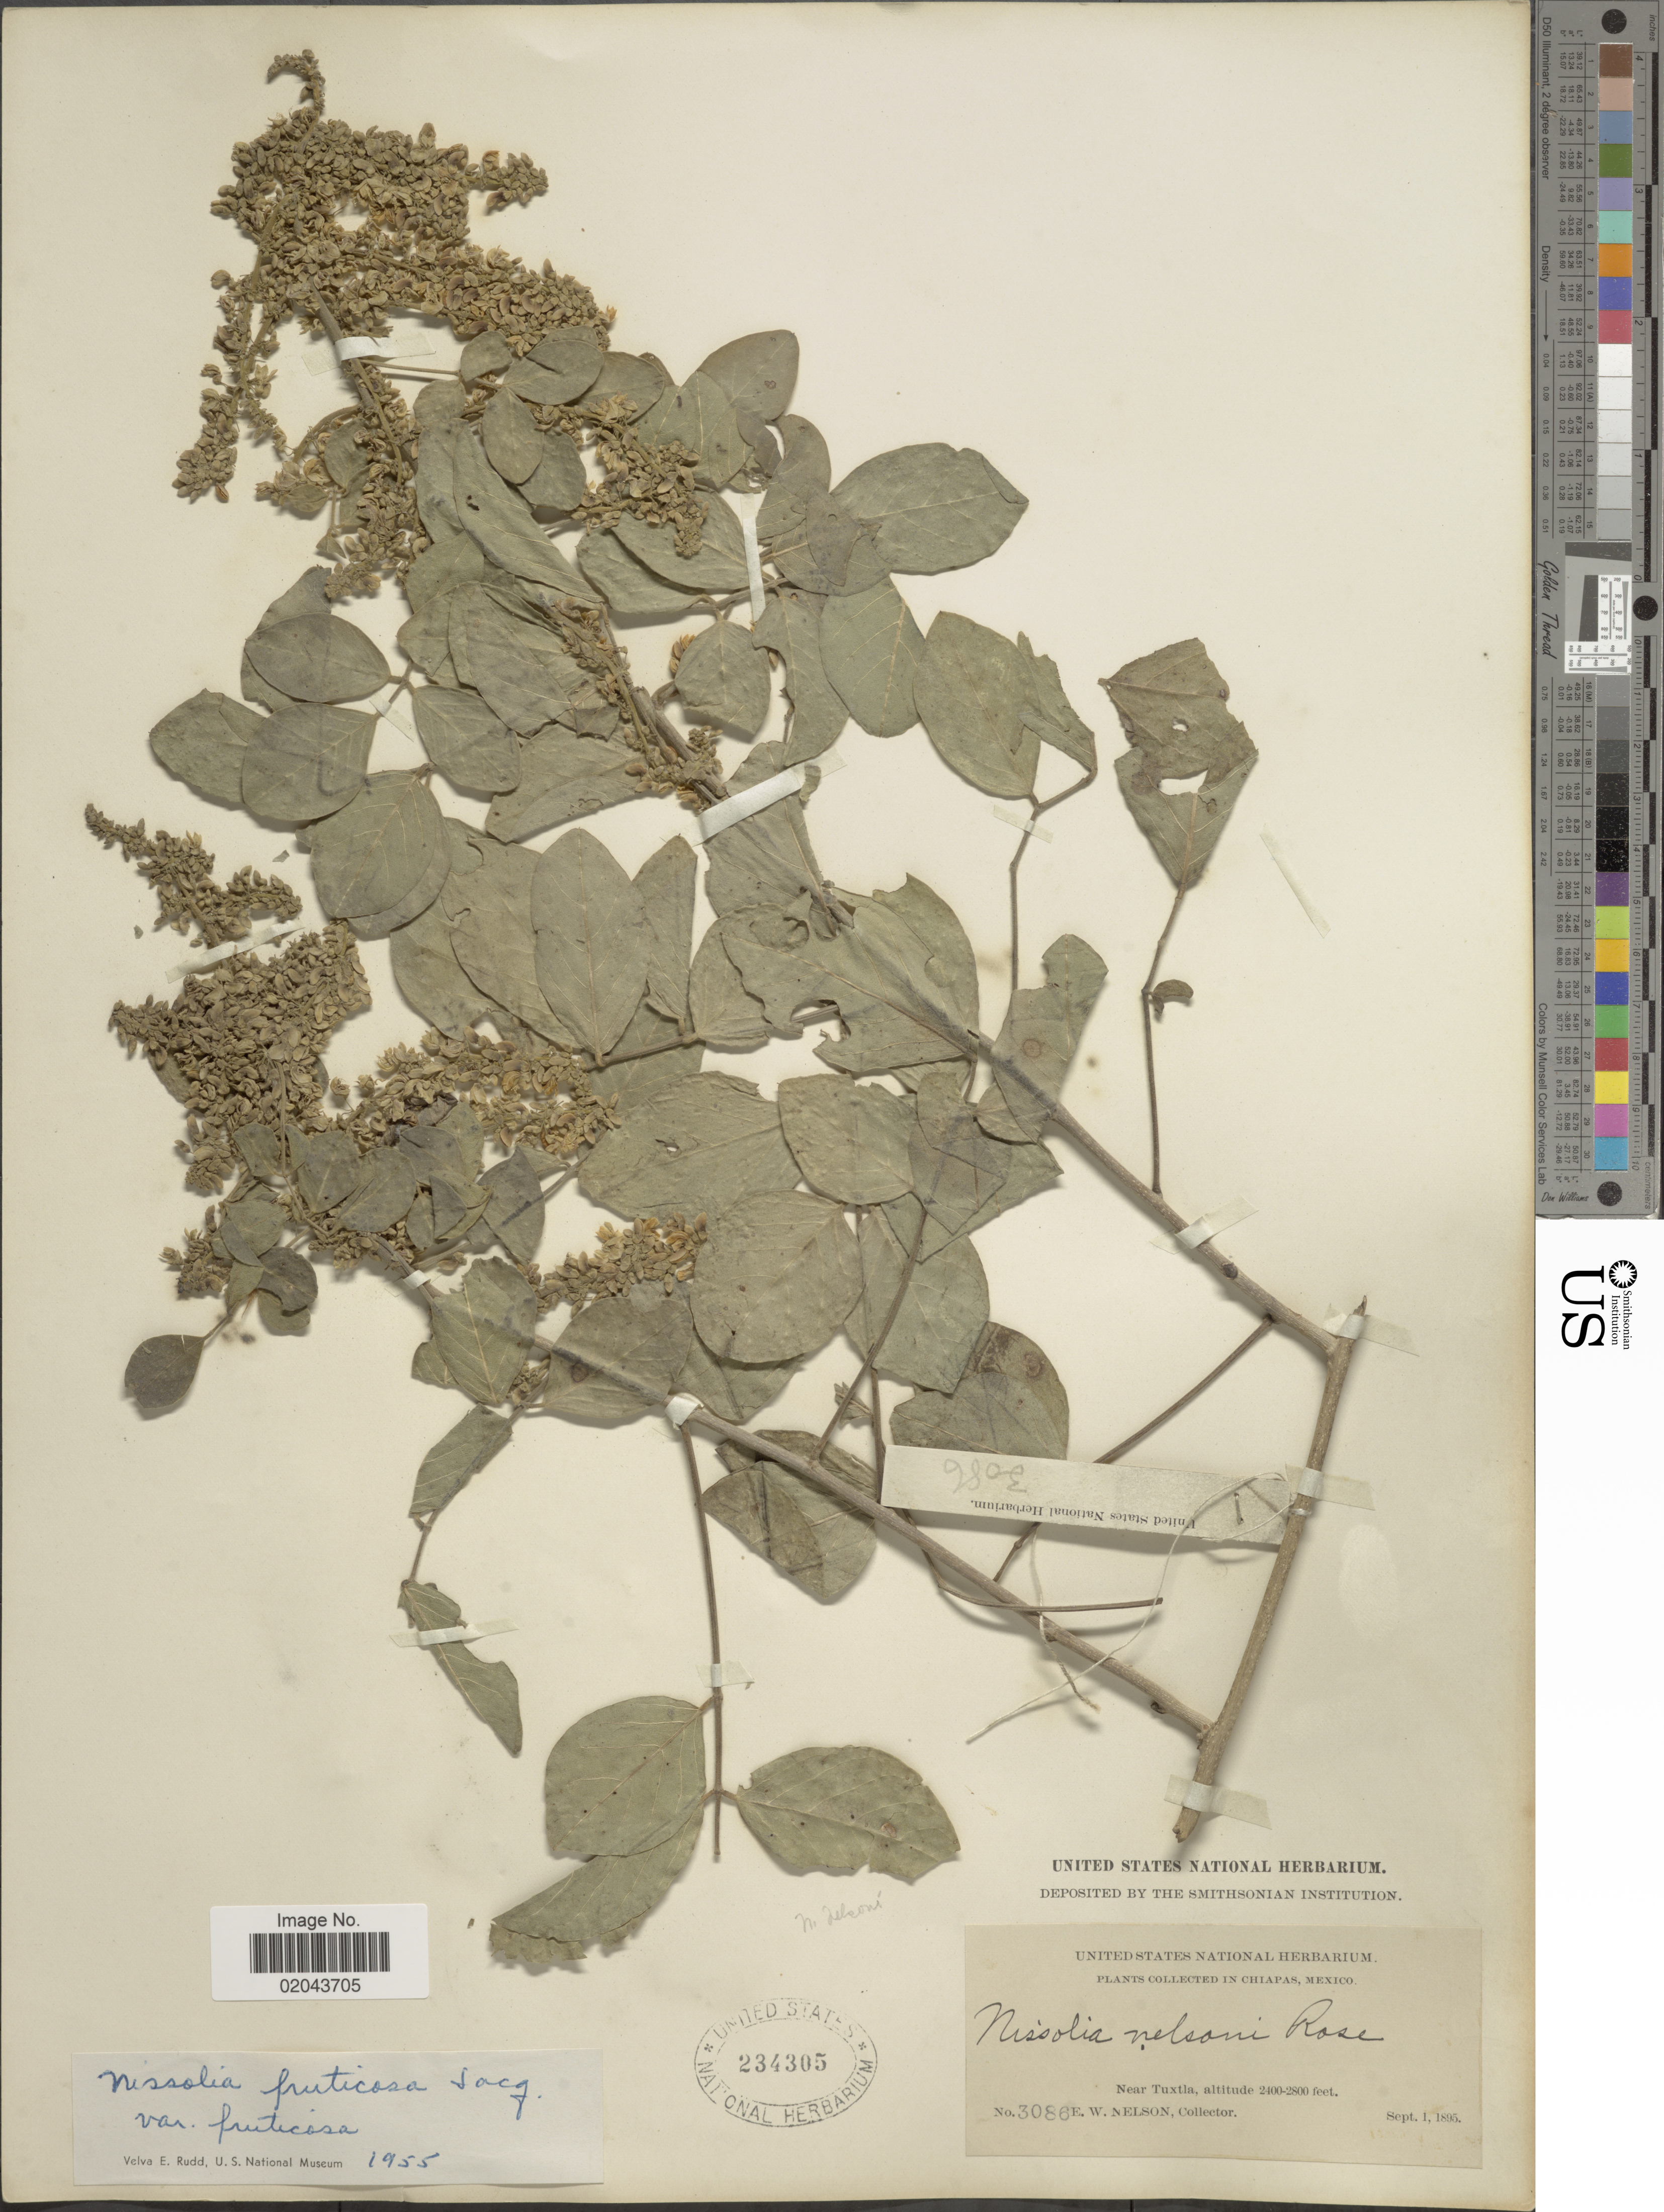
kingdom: Plantae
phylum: Tracheophyta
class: Magnoliopsida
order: Fabales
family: Fabaceae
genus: Nissolia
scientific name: Nissolia fruticosa var. fruticosa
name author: Jacq.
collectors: E. W. Nelson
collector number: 3086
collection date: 1895-09-01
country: Mexico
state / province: Chiapas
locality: Near Tuxtla.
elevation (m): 122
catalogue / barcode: US 234305